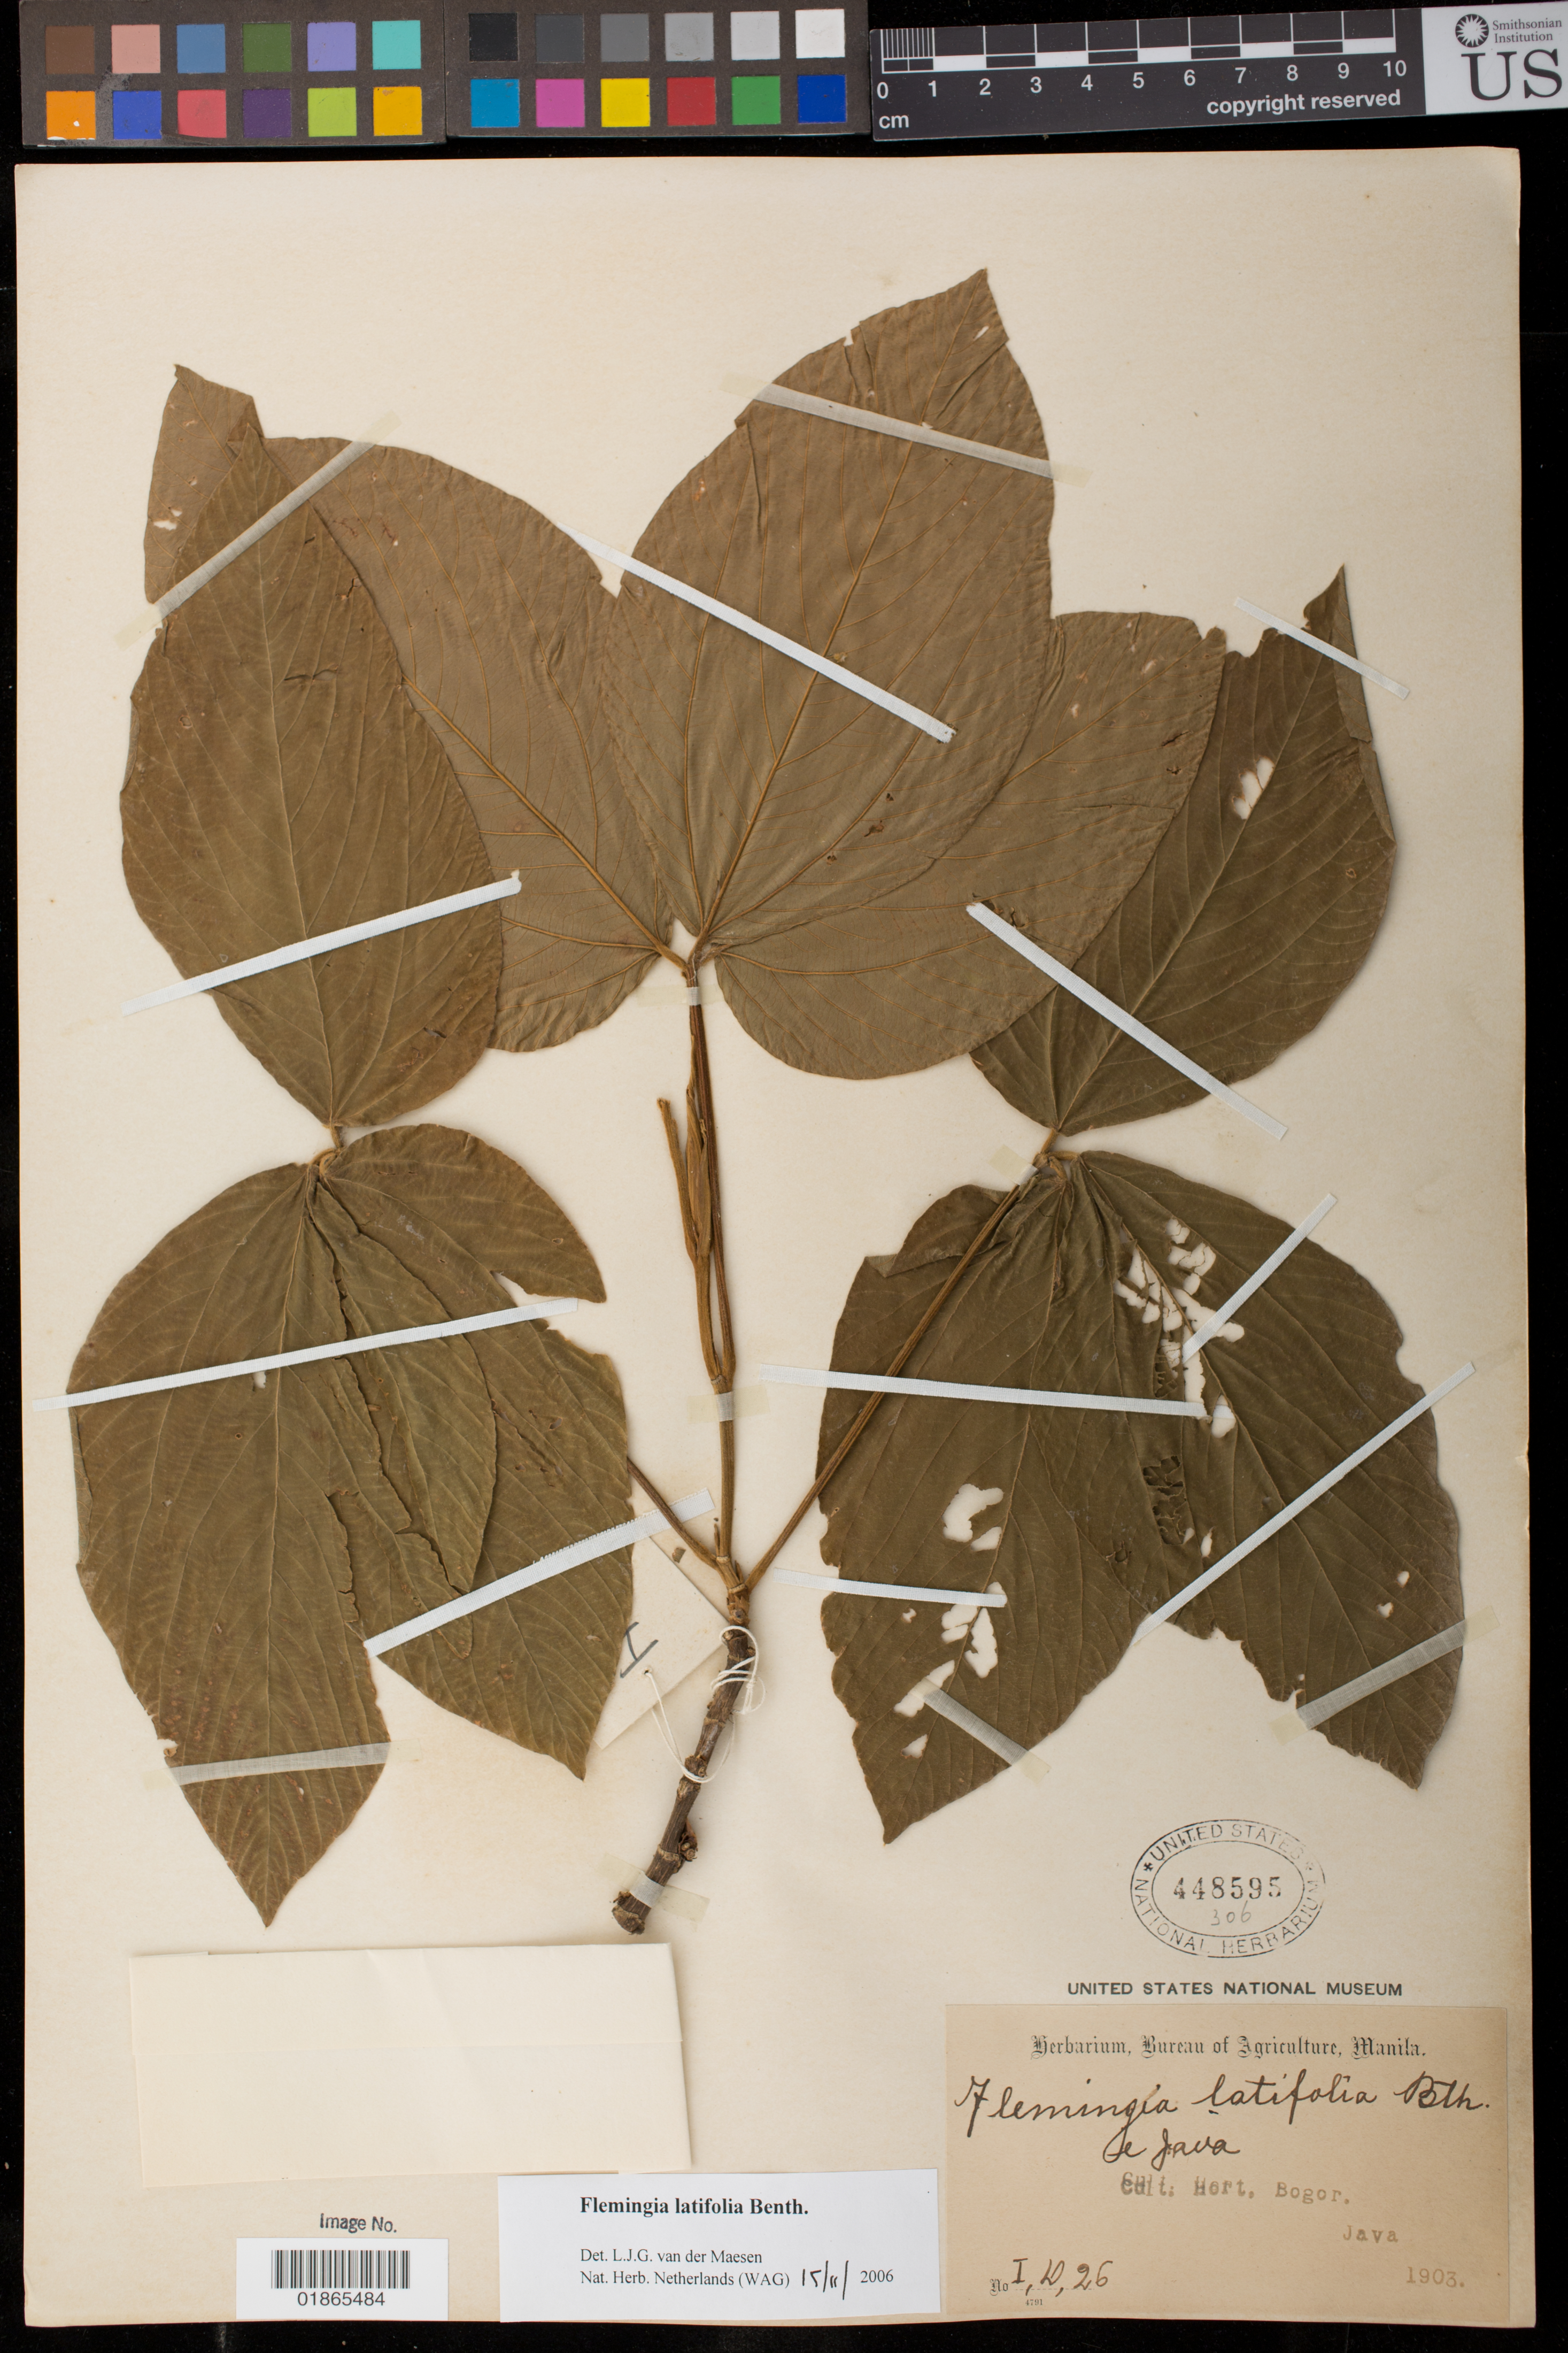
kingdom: Plantae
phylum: Tracheophyta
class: Magnoliopsida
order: Fabales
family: Fabaceae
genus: Flemingia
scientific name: Flemingia latifolia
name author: Benth.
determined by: van der Maesen, L.J.G.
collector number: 26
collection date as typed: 1903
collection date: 1903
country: Indonesia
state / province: Java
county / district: Jawa Barat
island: Java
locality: Cult. Hort. Bogor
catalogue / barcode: US 448595